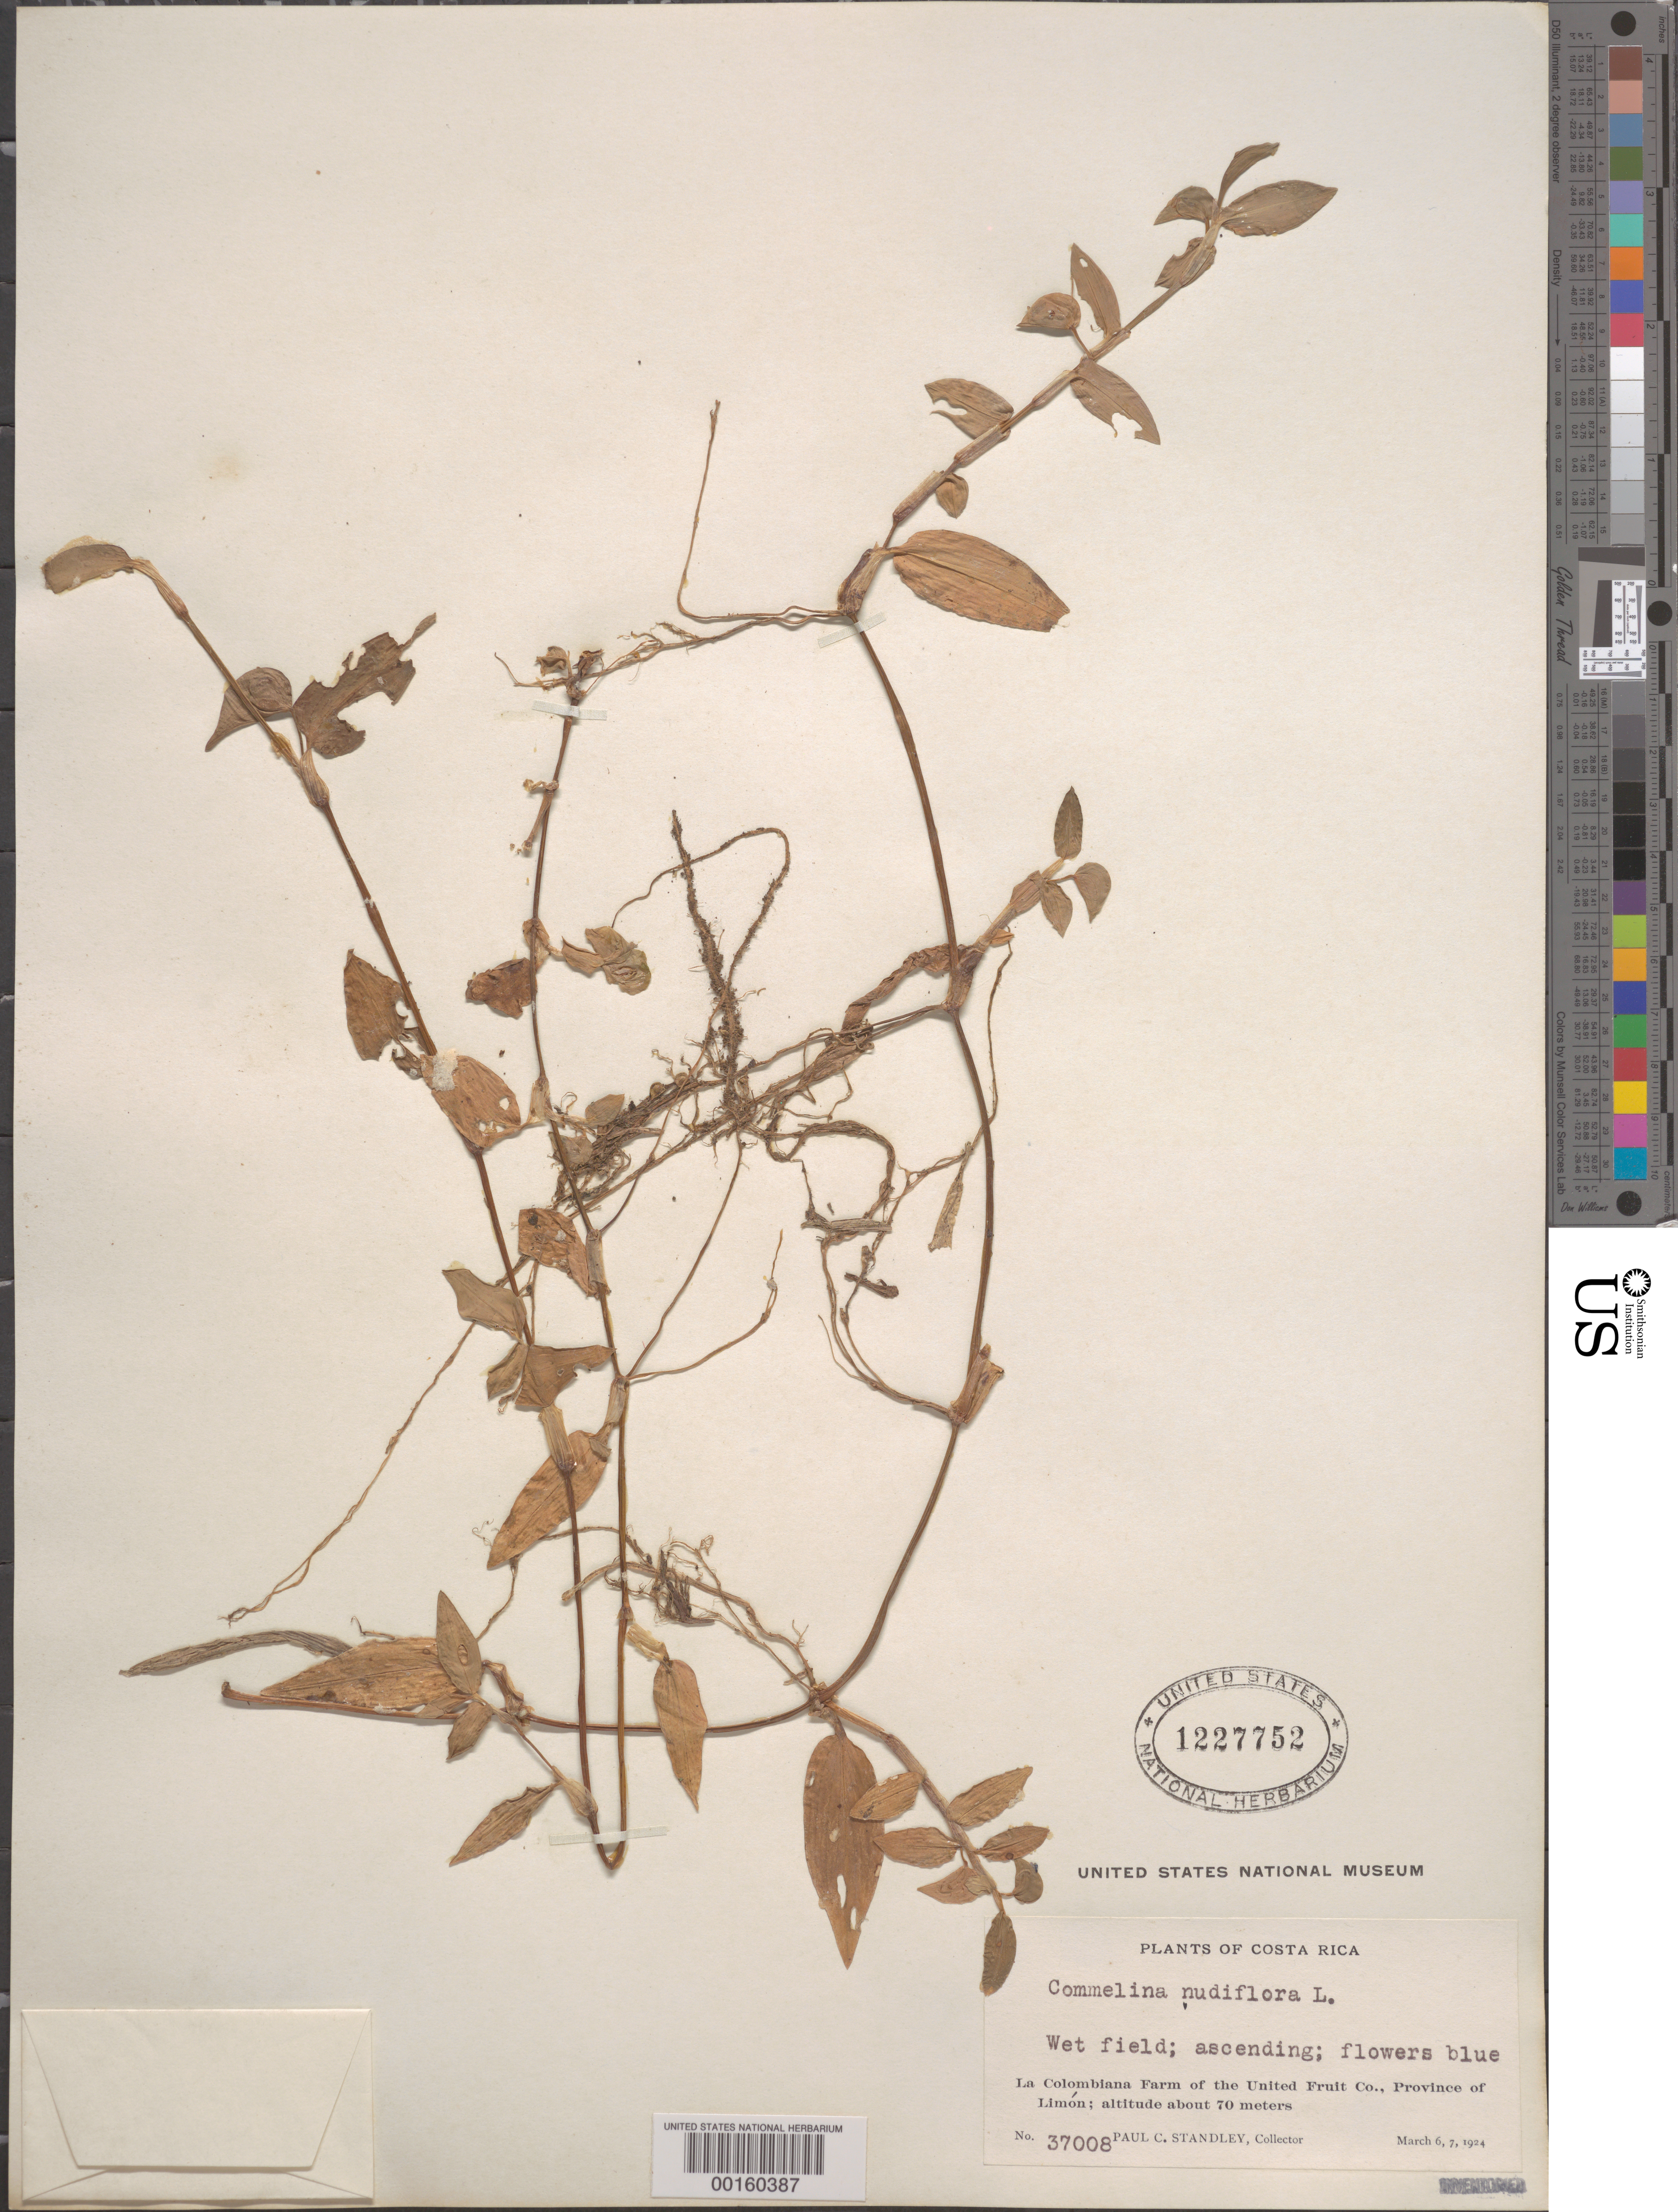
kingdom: Plantae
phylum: Tracheophyta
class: Liliopsida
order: Commelinales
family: Commelinaceae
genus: Commelina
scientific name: Commelina diffusa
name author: Burm. f.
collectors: P. C. Standley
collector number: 37008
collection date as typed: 06 Mar 1924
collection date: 1924-03-06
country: Costa Rica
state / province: Limón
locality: La colombiana farm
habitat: Wet field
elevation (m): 70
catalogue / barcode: US 1227752